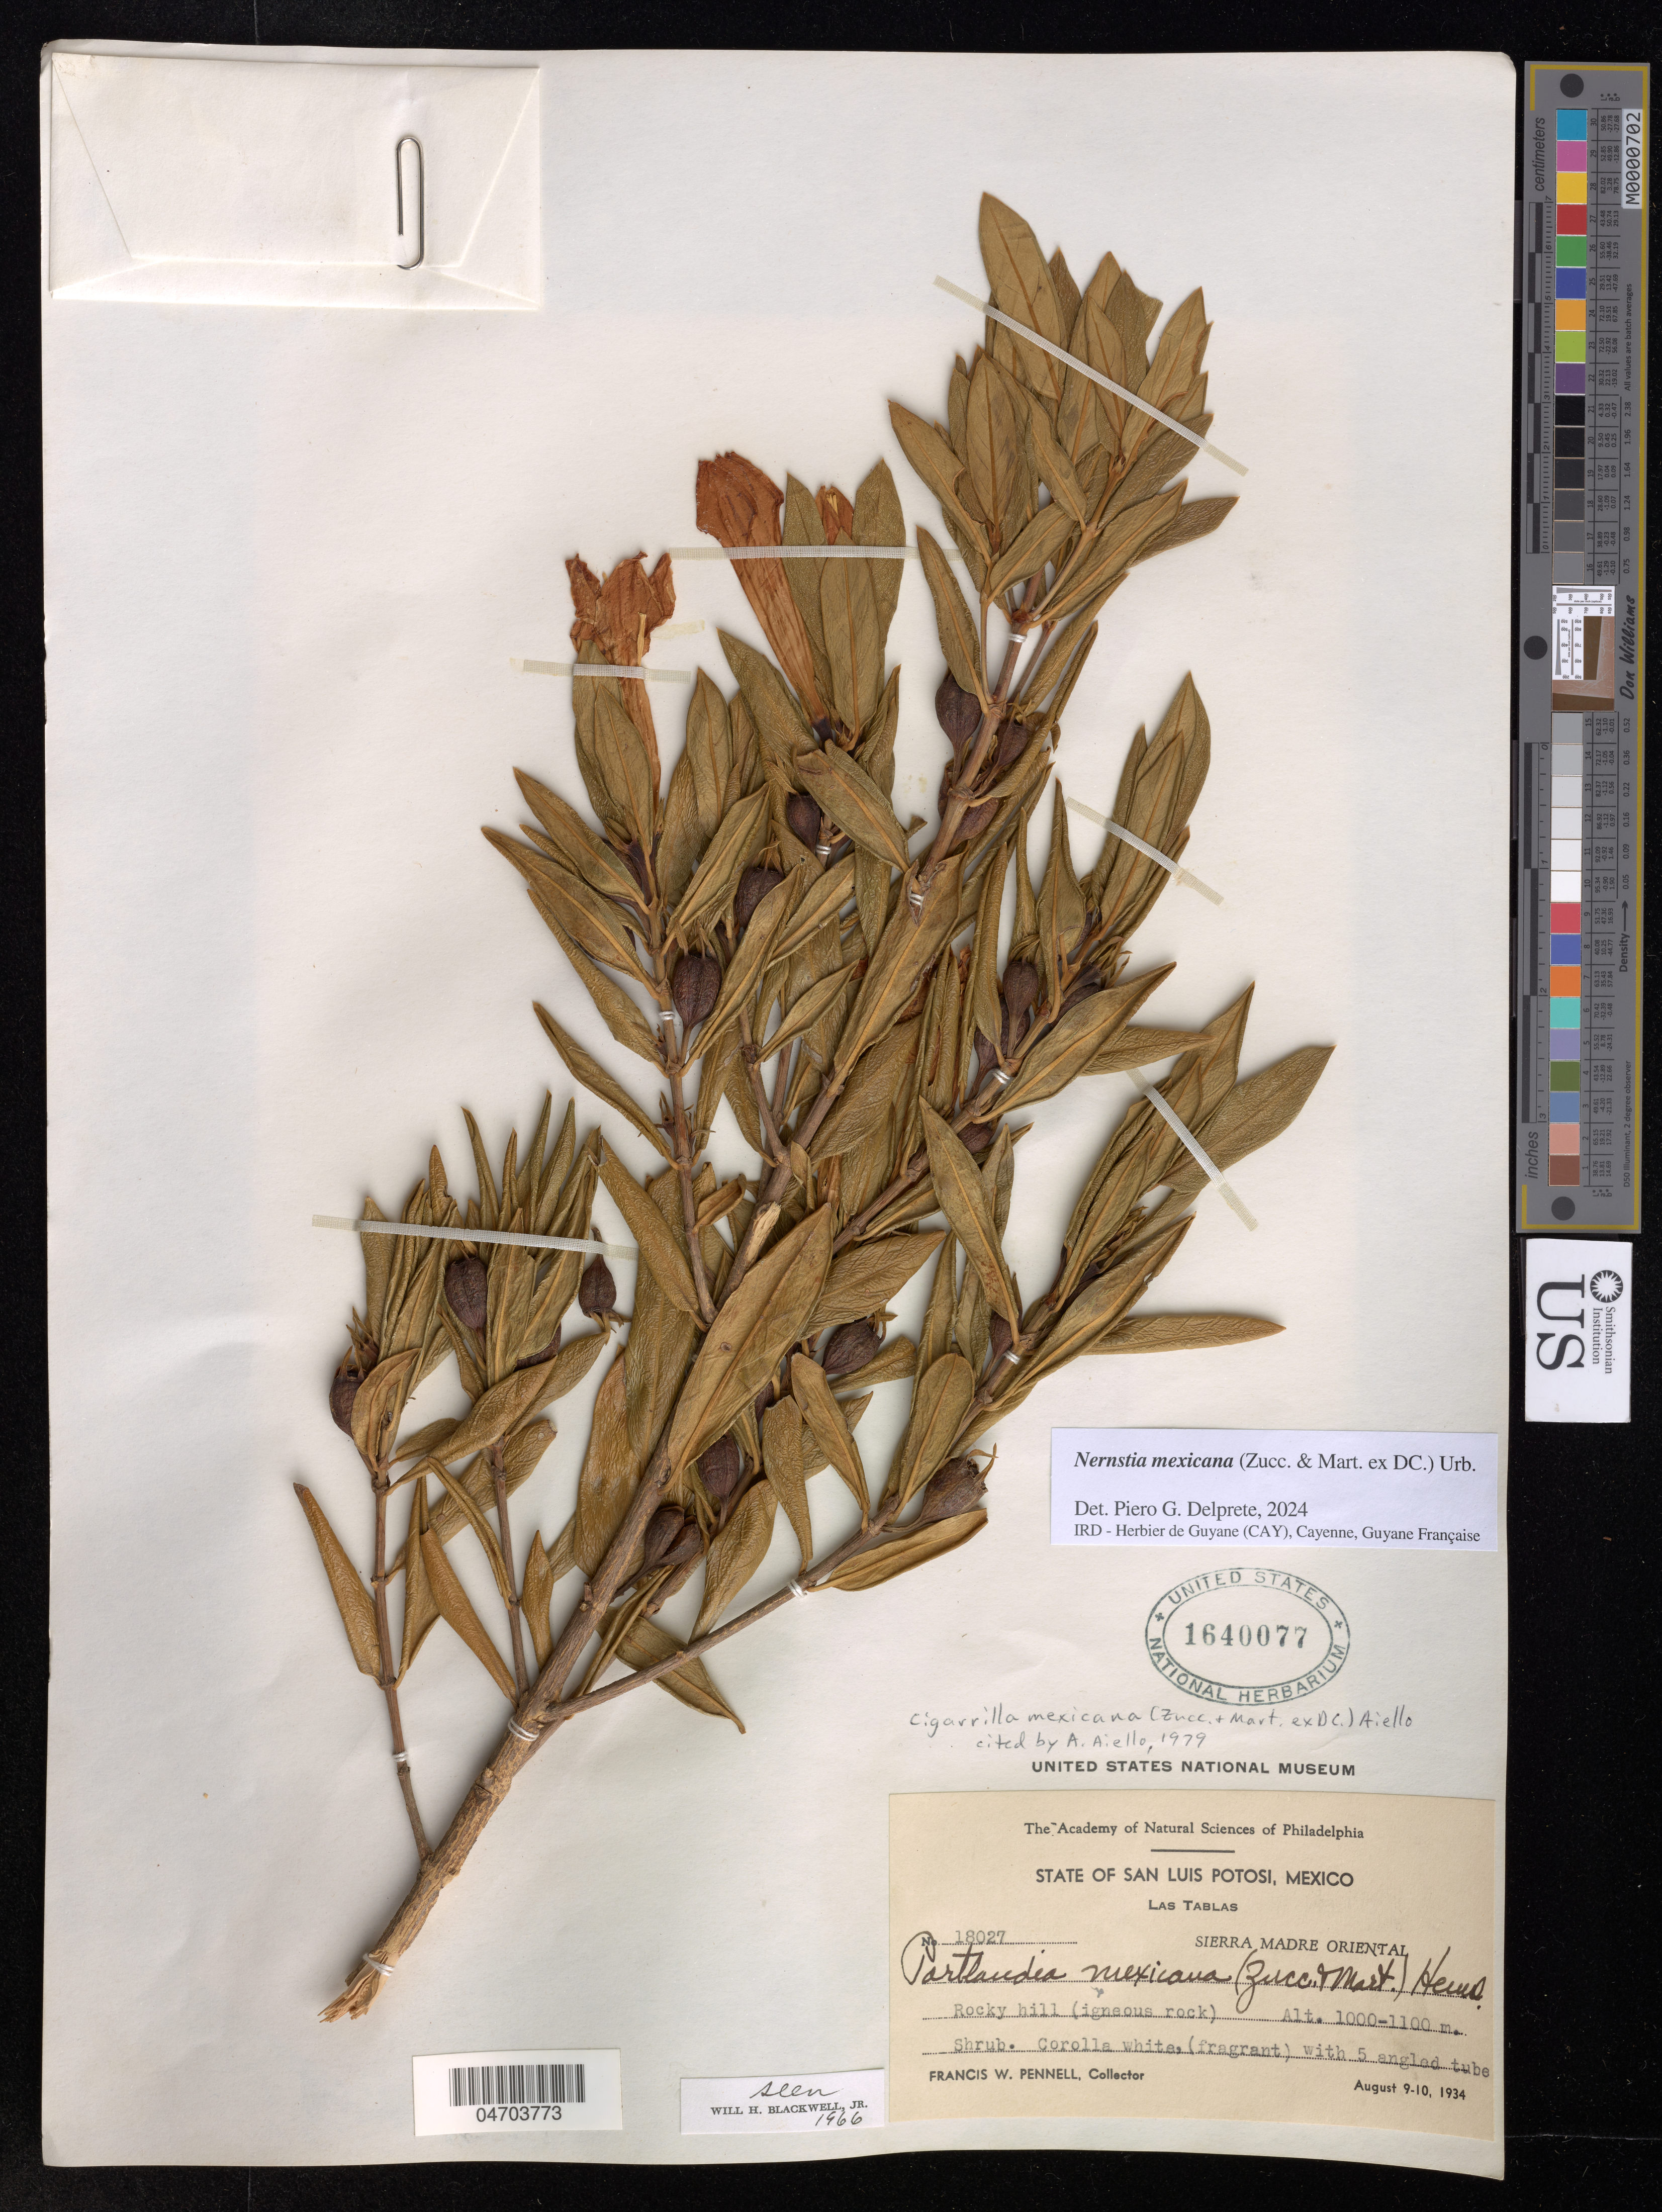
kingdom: Plantae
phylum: Tracheophyta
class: Magnoliopsida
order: Gentianales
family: Rubiaceae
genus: Nernstia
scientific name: Nernstia mexicana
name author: Urb.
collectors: F. W. Pennell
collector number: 18027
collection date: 1934-08-09/1934-08-10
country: Mexico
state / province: San Luis Potosí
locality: Las Tablas. Sierra Madre Oriental.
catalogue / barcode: US 1640077